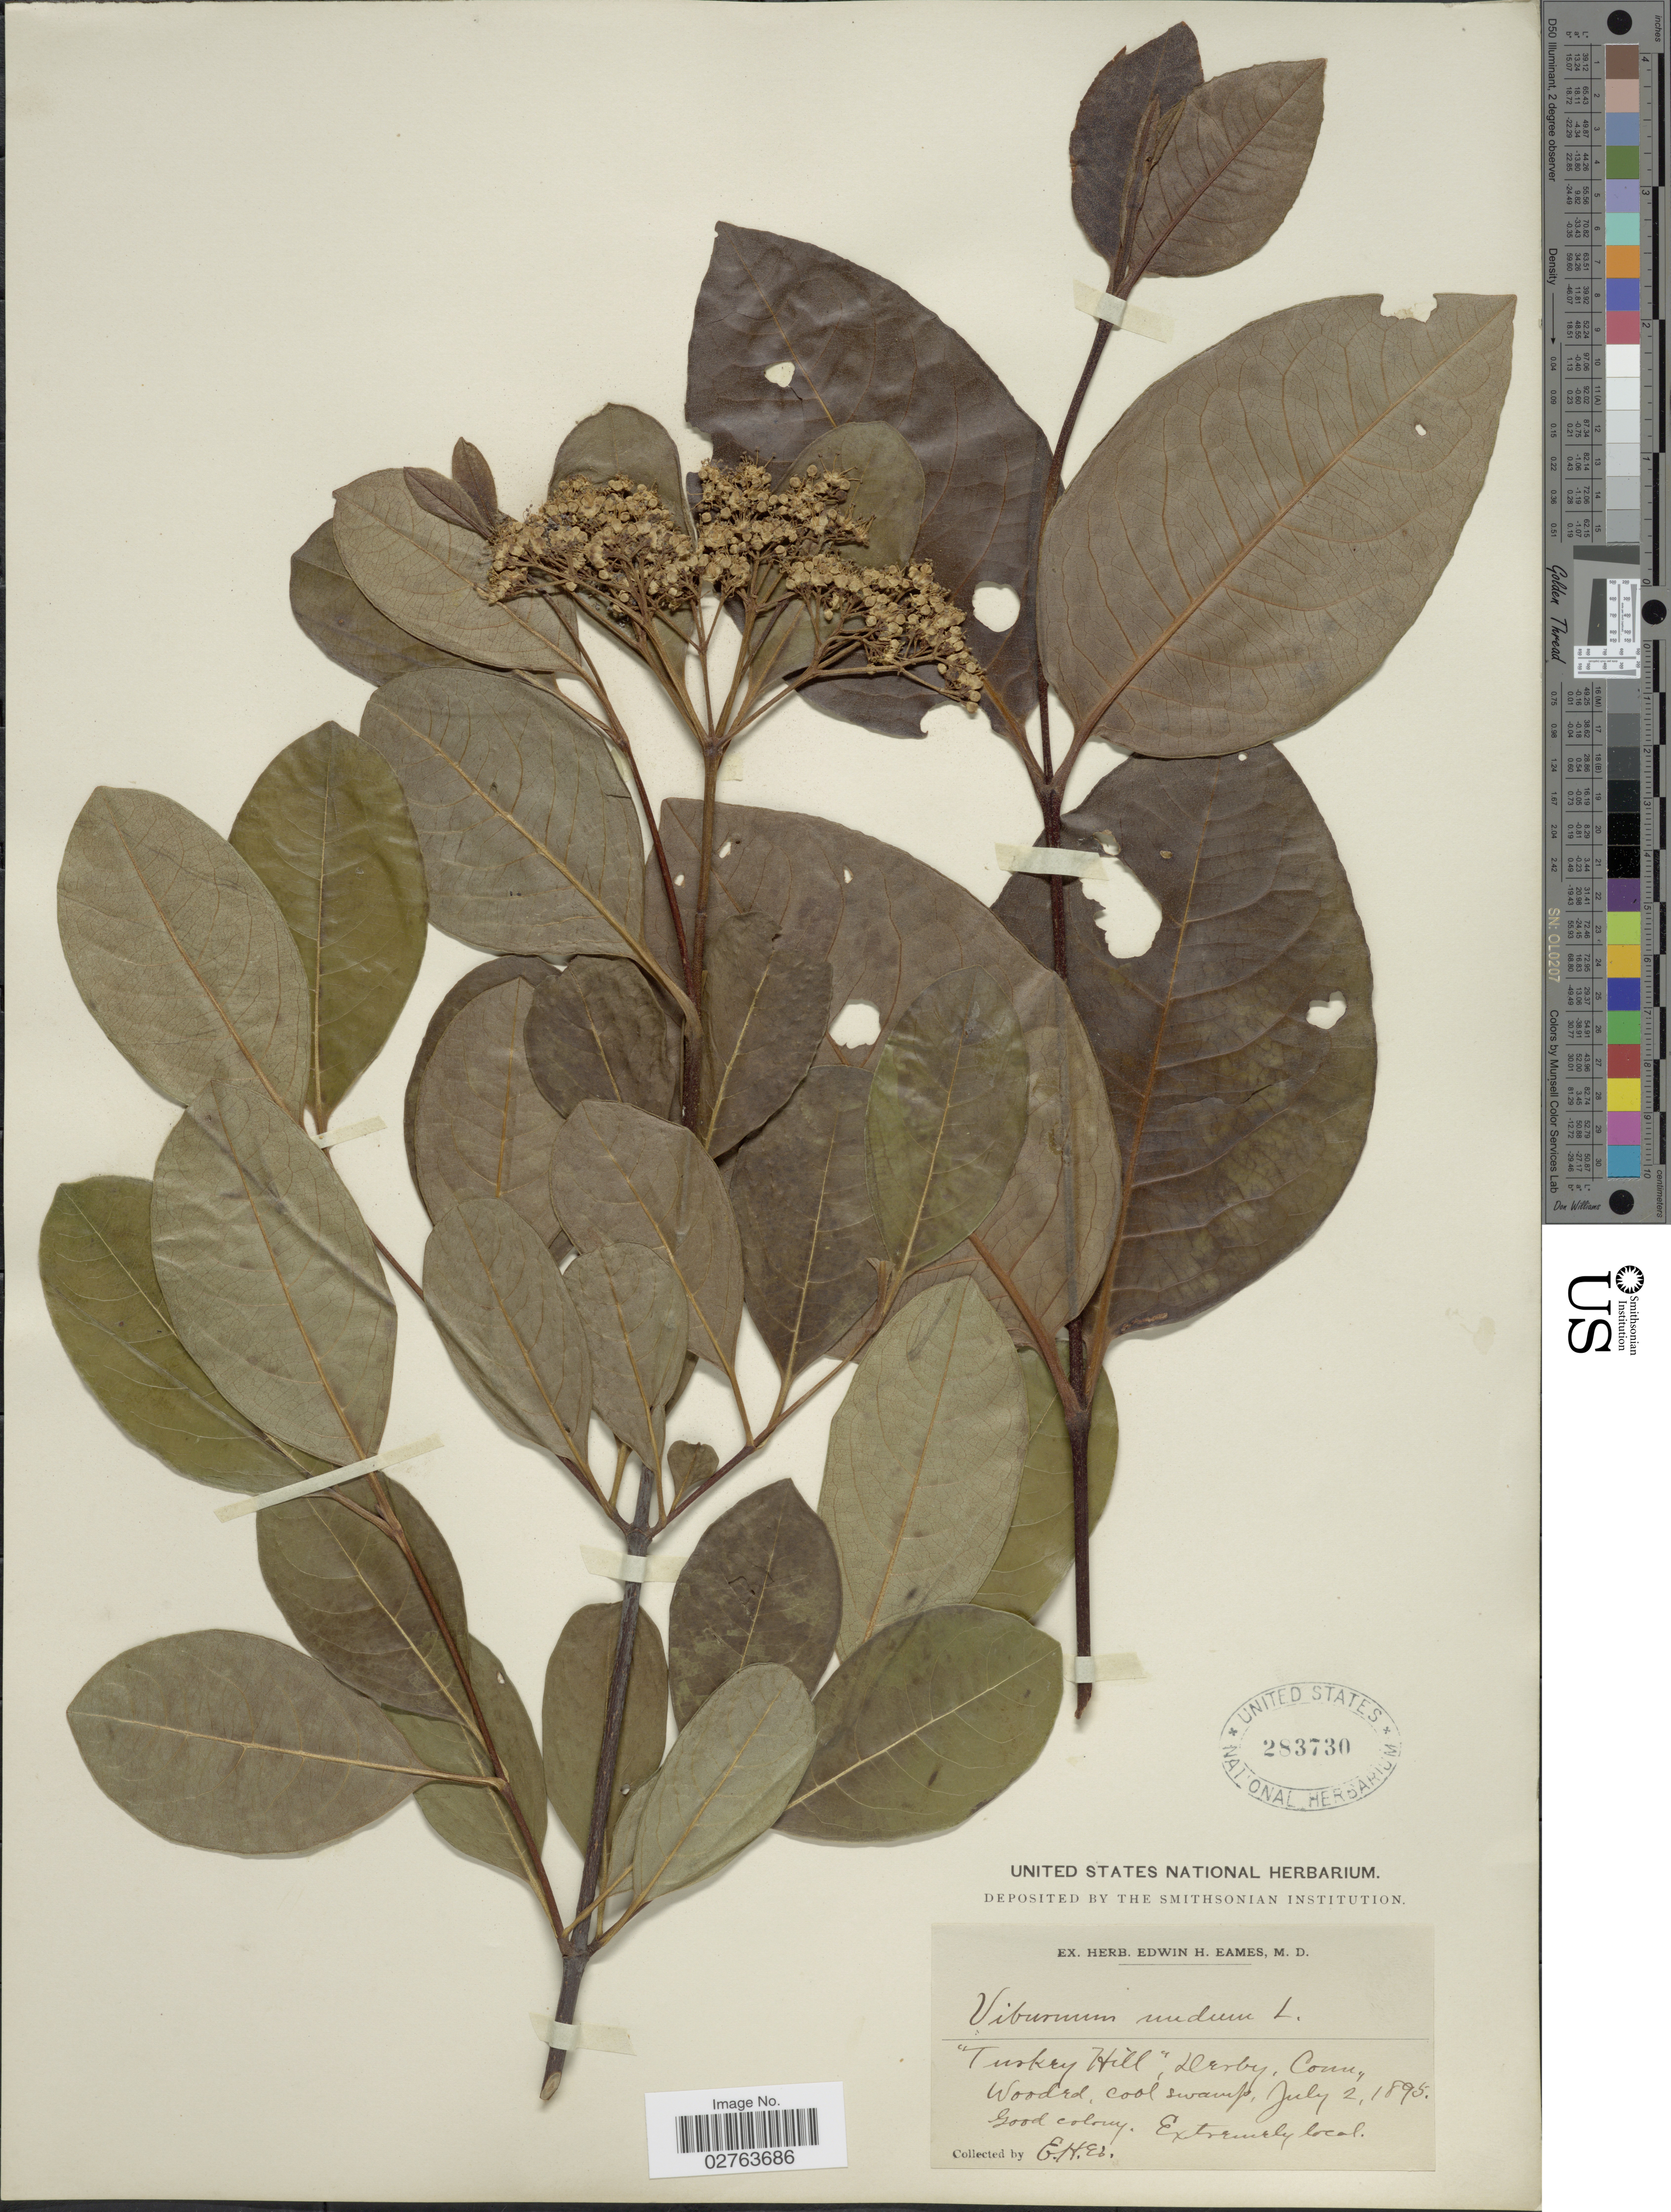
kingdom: Plantae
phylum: Tracheophyta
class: Magnoliopsida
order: Dipsacales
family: Viburnaceae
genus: Viburnum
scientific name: Viburnum nudum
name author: L.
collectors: E. H. Eames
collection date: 1895-07-02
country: United States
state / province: Connecticut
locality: Turkey Hill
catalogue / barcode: US 283730